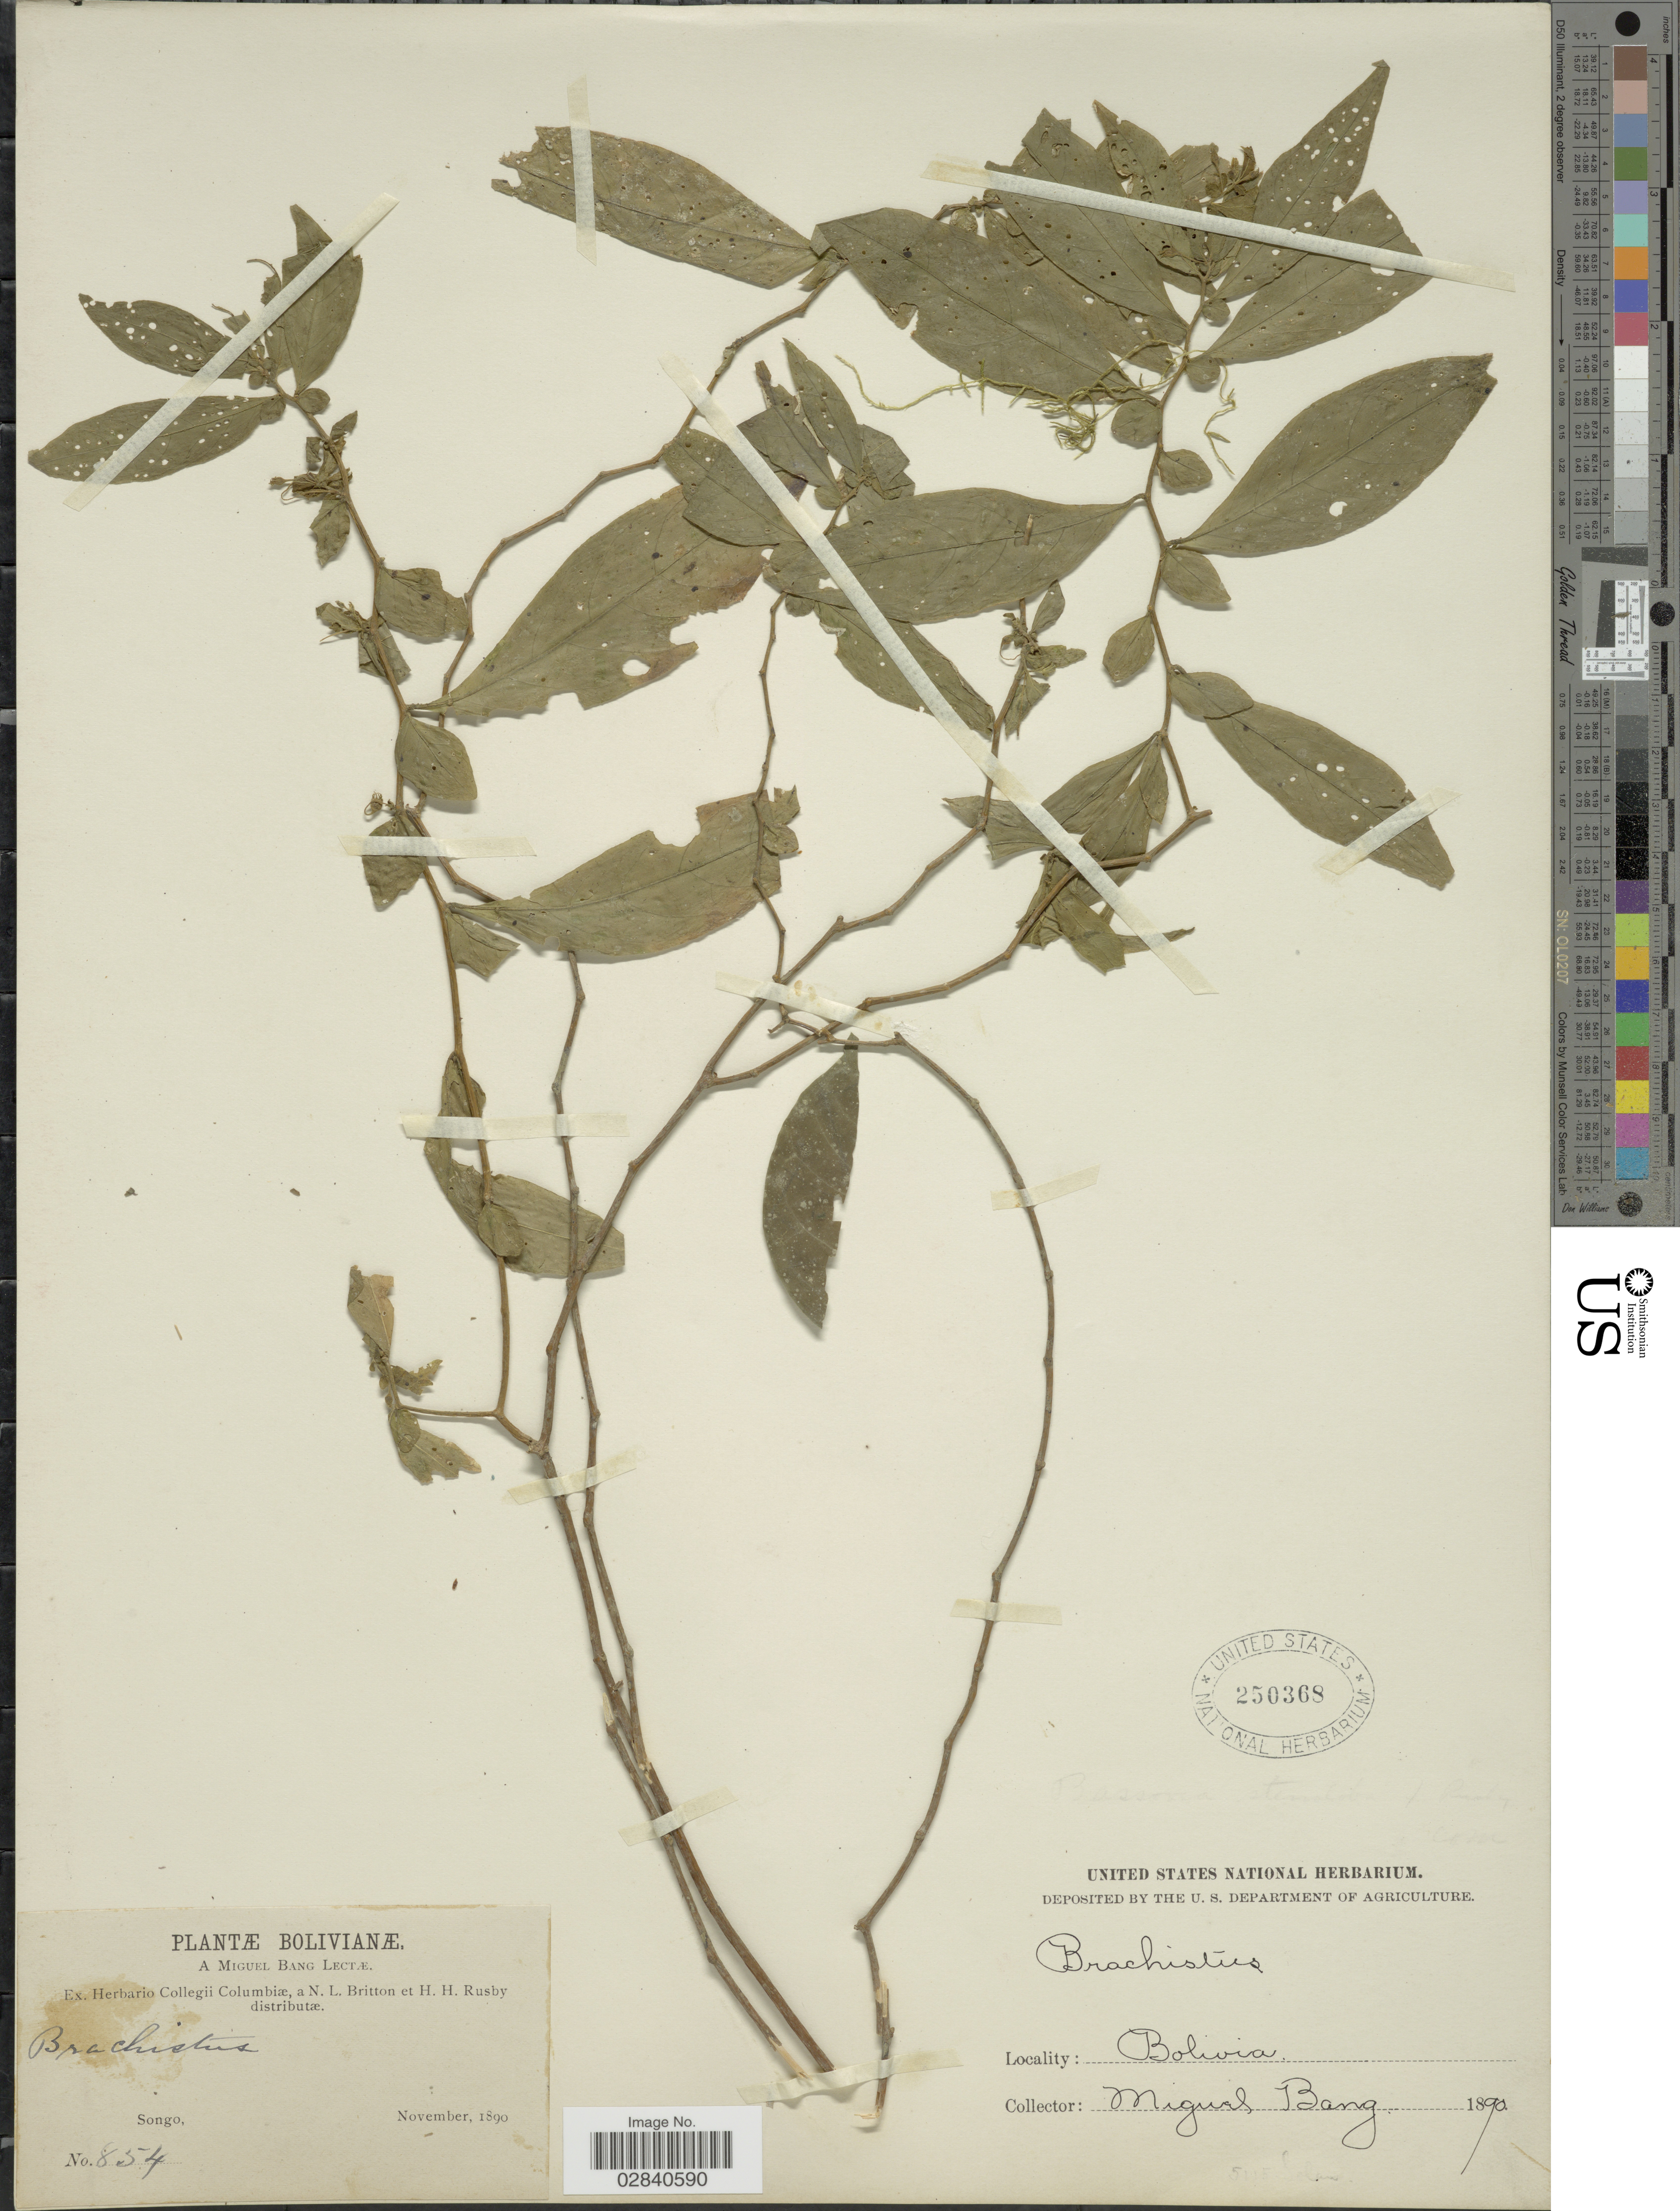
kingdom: Plantae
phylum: Tracheophyta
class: Magnoliopsida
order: Solanales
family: Solanaceae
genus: Lycianthes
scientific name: Lycianthes sp.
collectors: M. Bang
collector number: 854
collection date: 1890-11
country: Bolivia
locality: Songo.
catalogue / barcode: US 250368